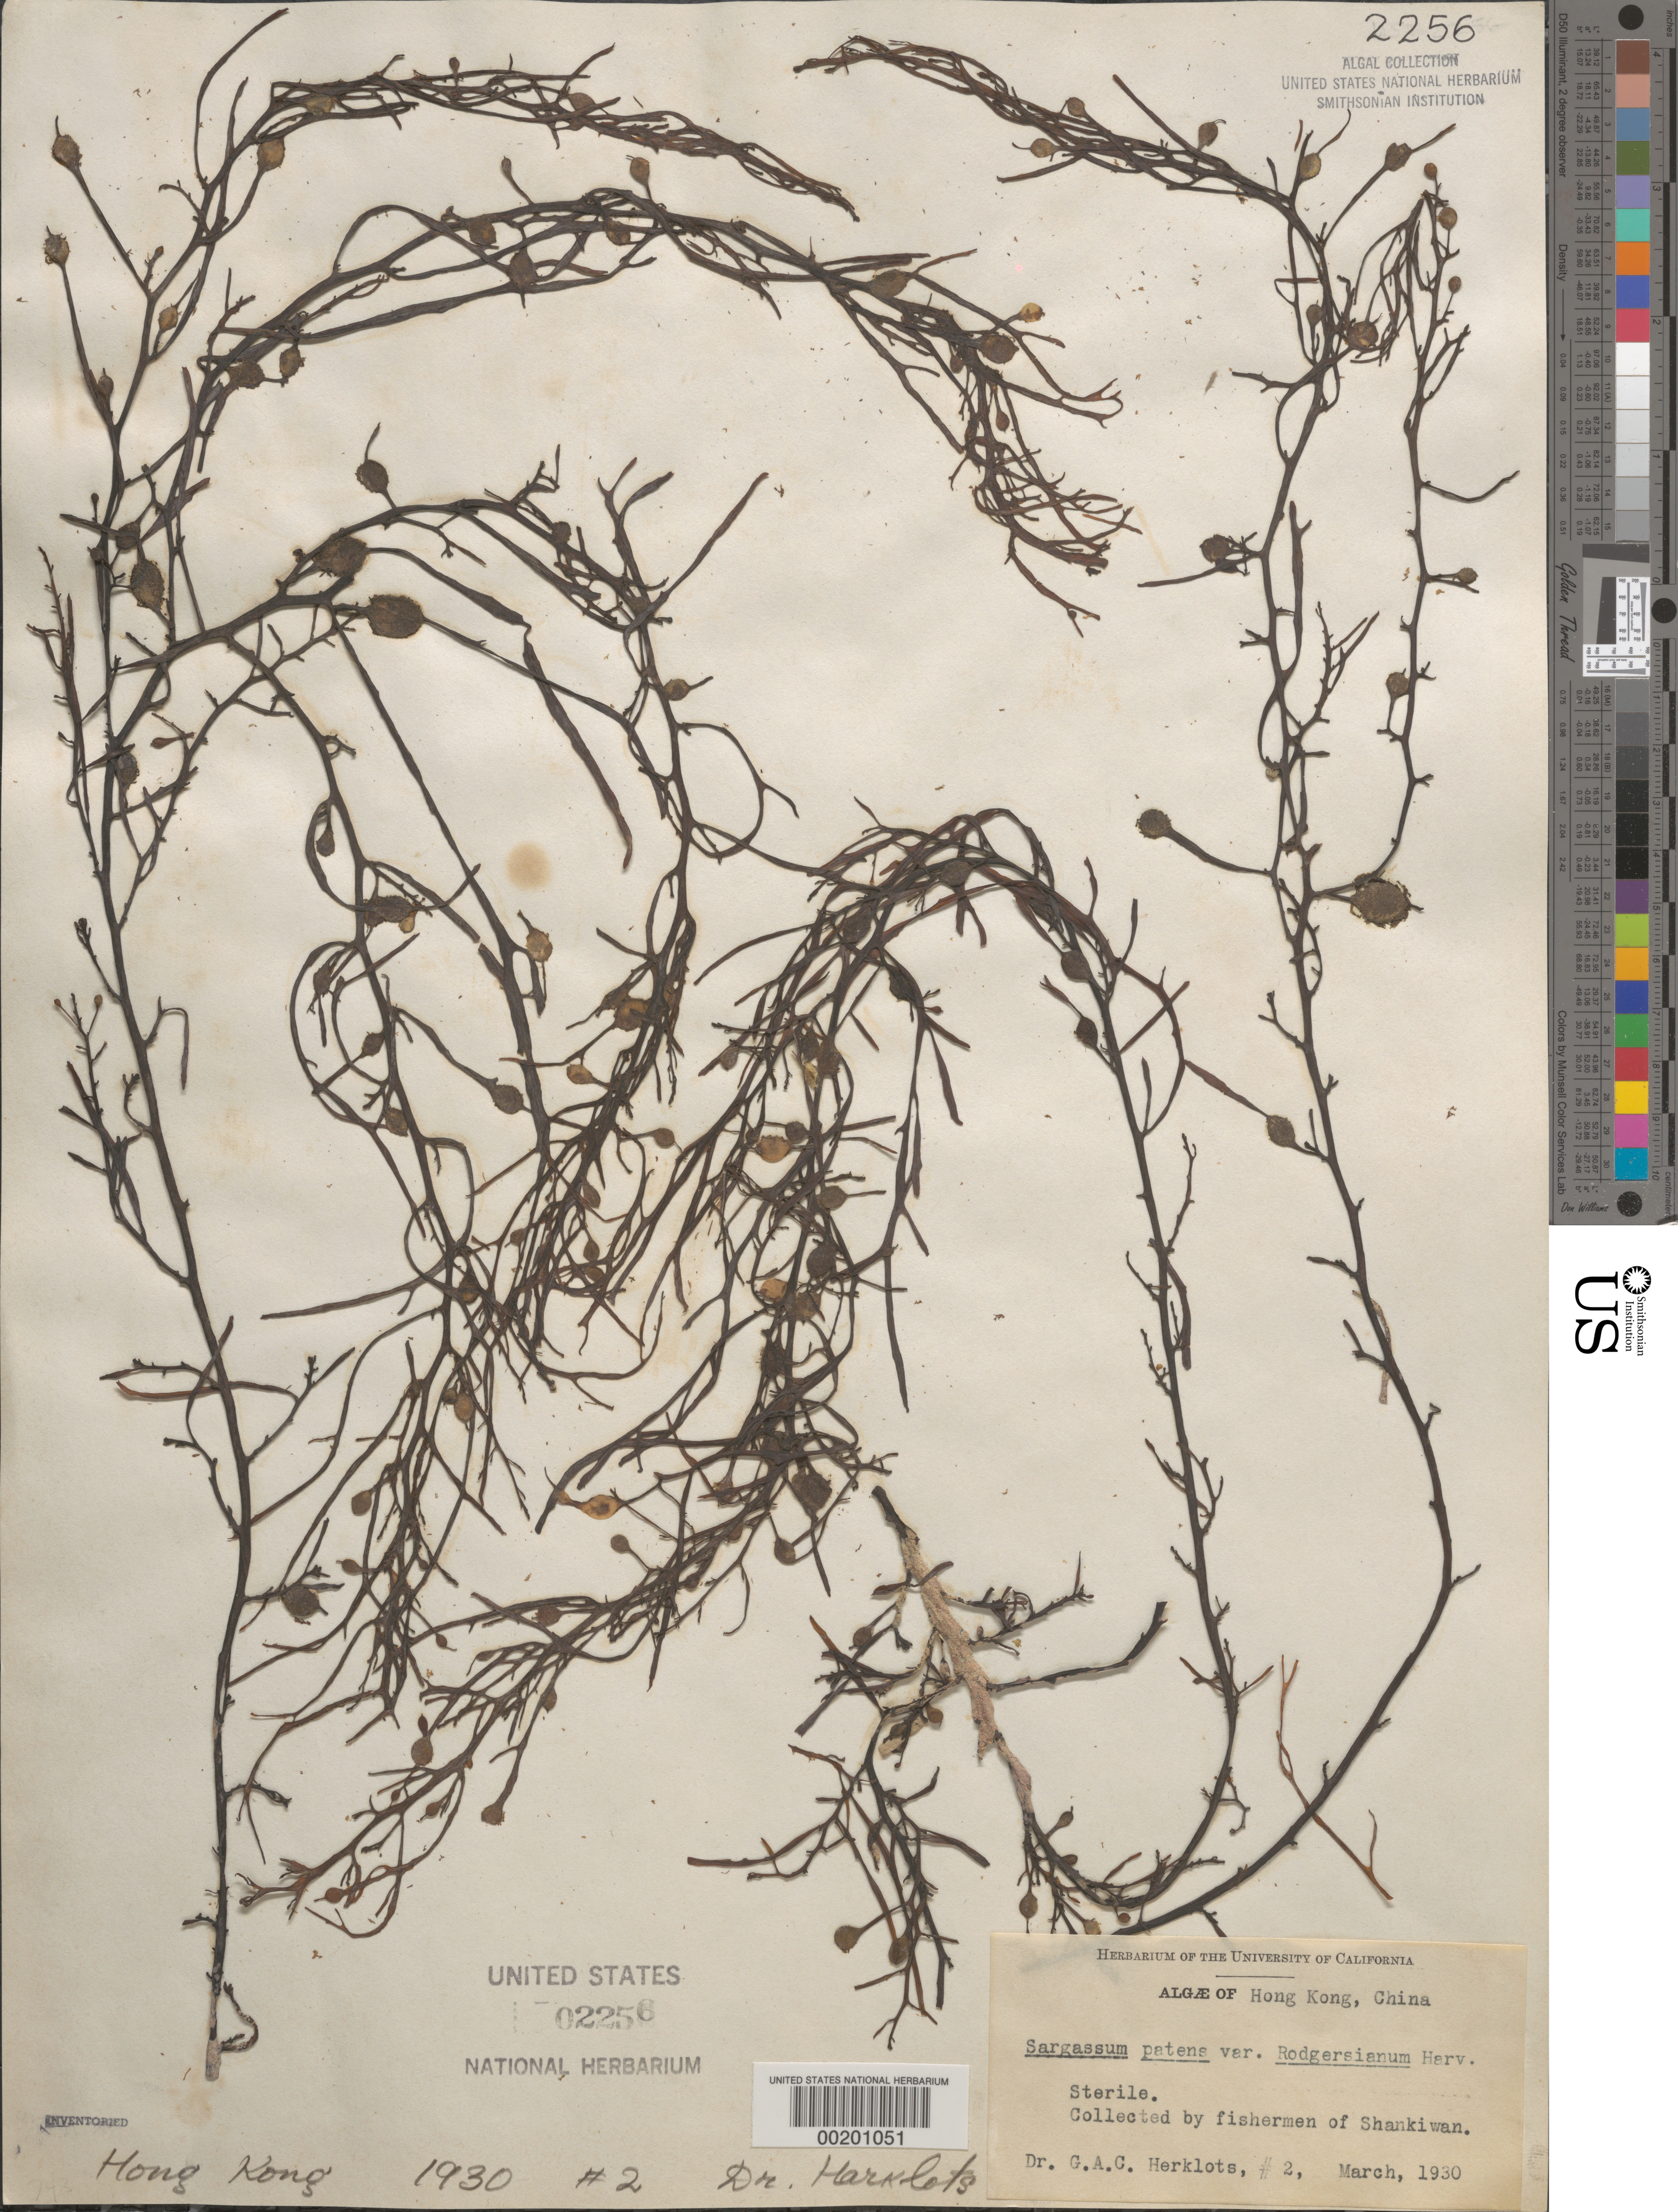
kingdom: Chromista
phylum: Ochrophyta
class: Phaeophyceae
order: Fucales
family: Sargassaceae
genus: Sargassum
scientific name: Sargassum patens var. rodgersianum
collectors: G. Herklots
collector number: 2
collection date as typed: Mar 1930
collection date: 1930-03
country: China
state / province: Hong Kong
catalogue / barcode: US 2256